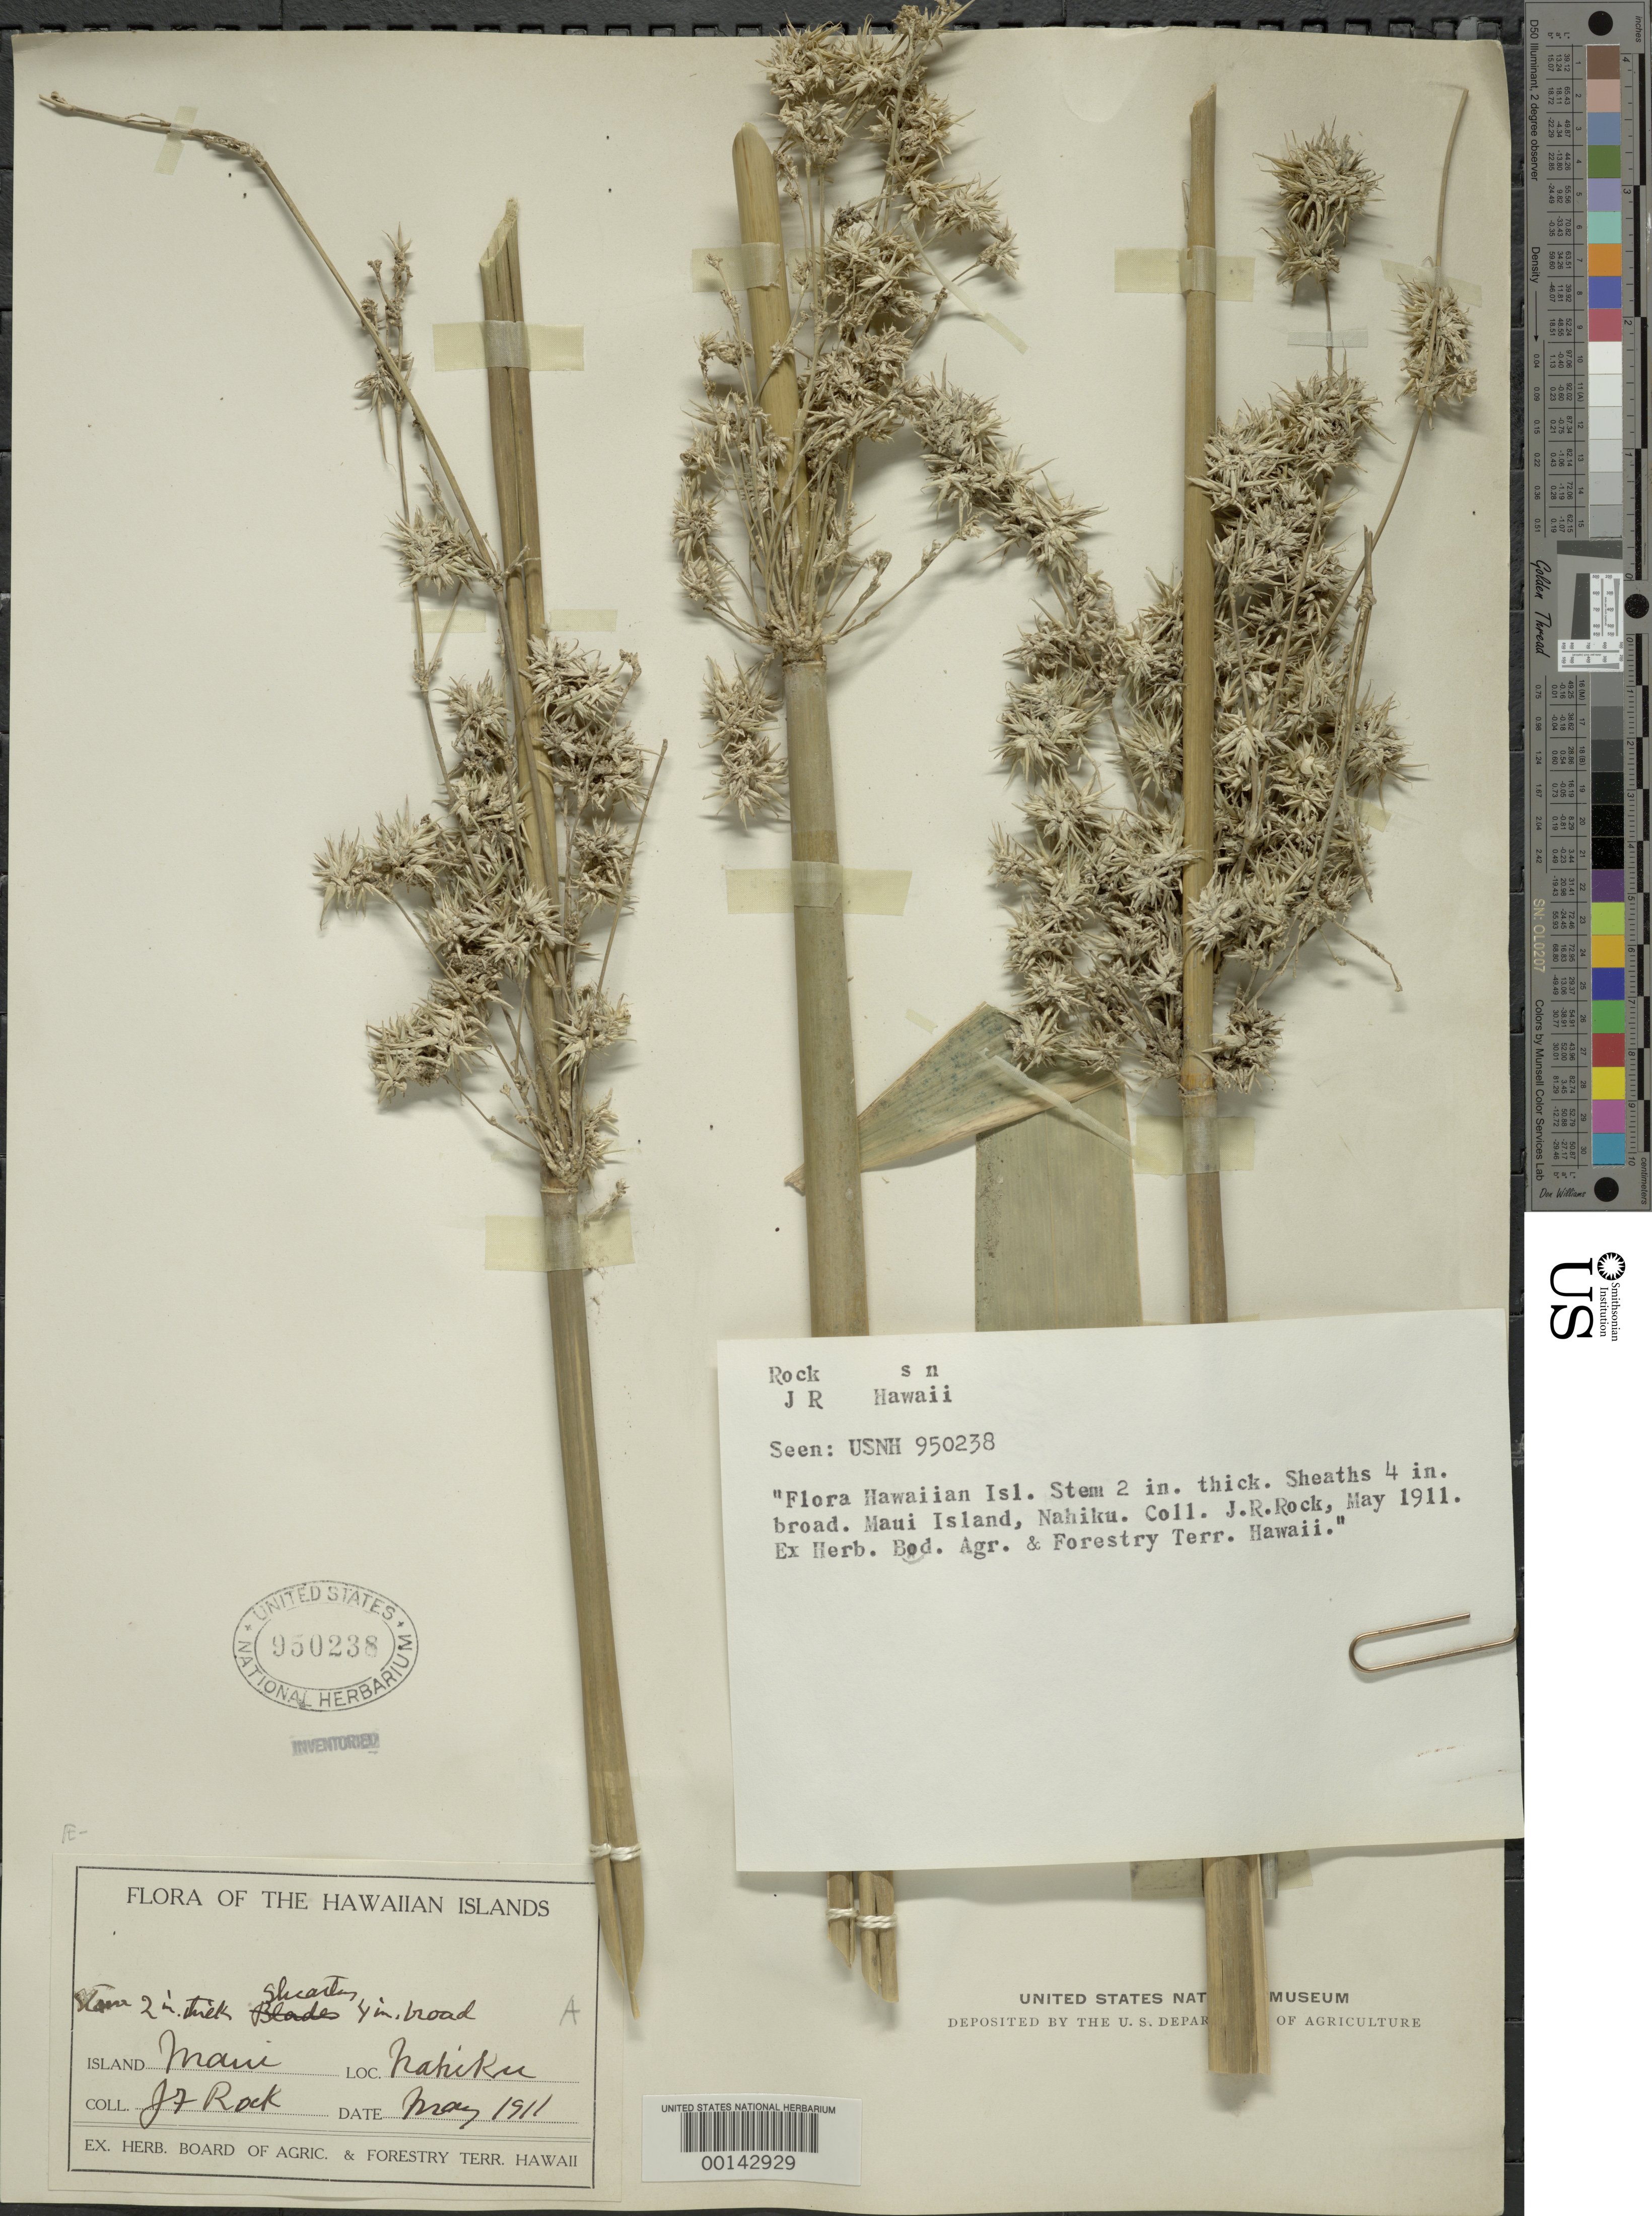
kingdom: Plantae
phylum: Tracheophyta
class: Liliopsida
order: Poales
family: Poaceae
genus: Schizostachyum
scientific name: Schizostachyum glaucifolium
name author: (Rupr.) Munro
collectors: J. F. Rock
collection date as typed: May 1911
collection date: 1911-05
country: United States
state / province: Hawaii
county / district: Maui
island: Maui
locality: Maui, Nahiku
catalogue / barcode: US 950238